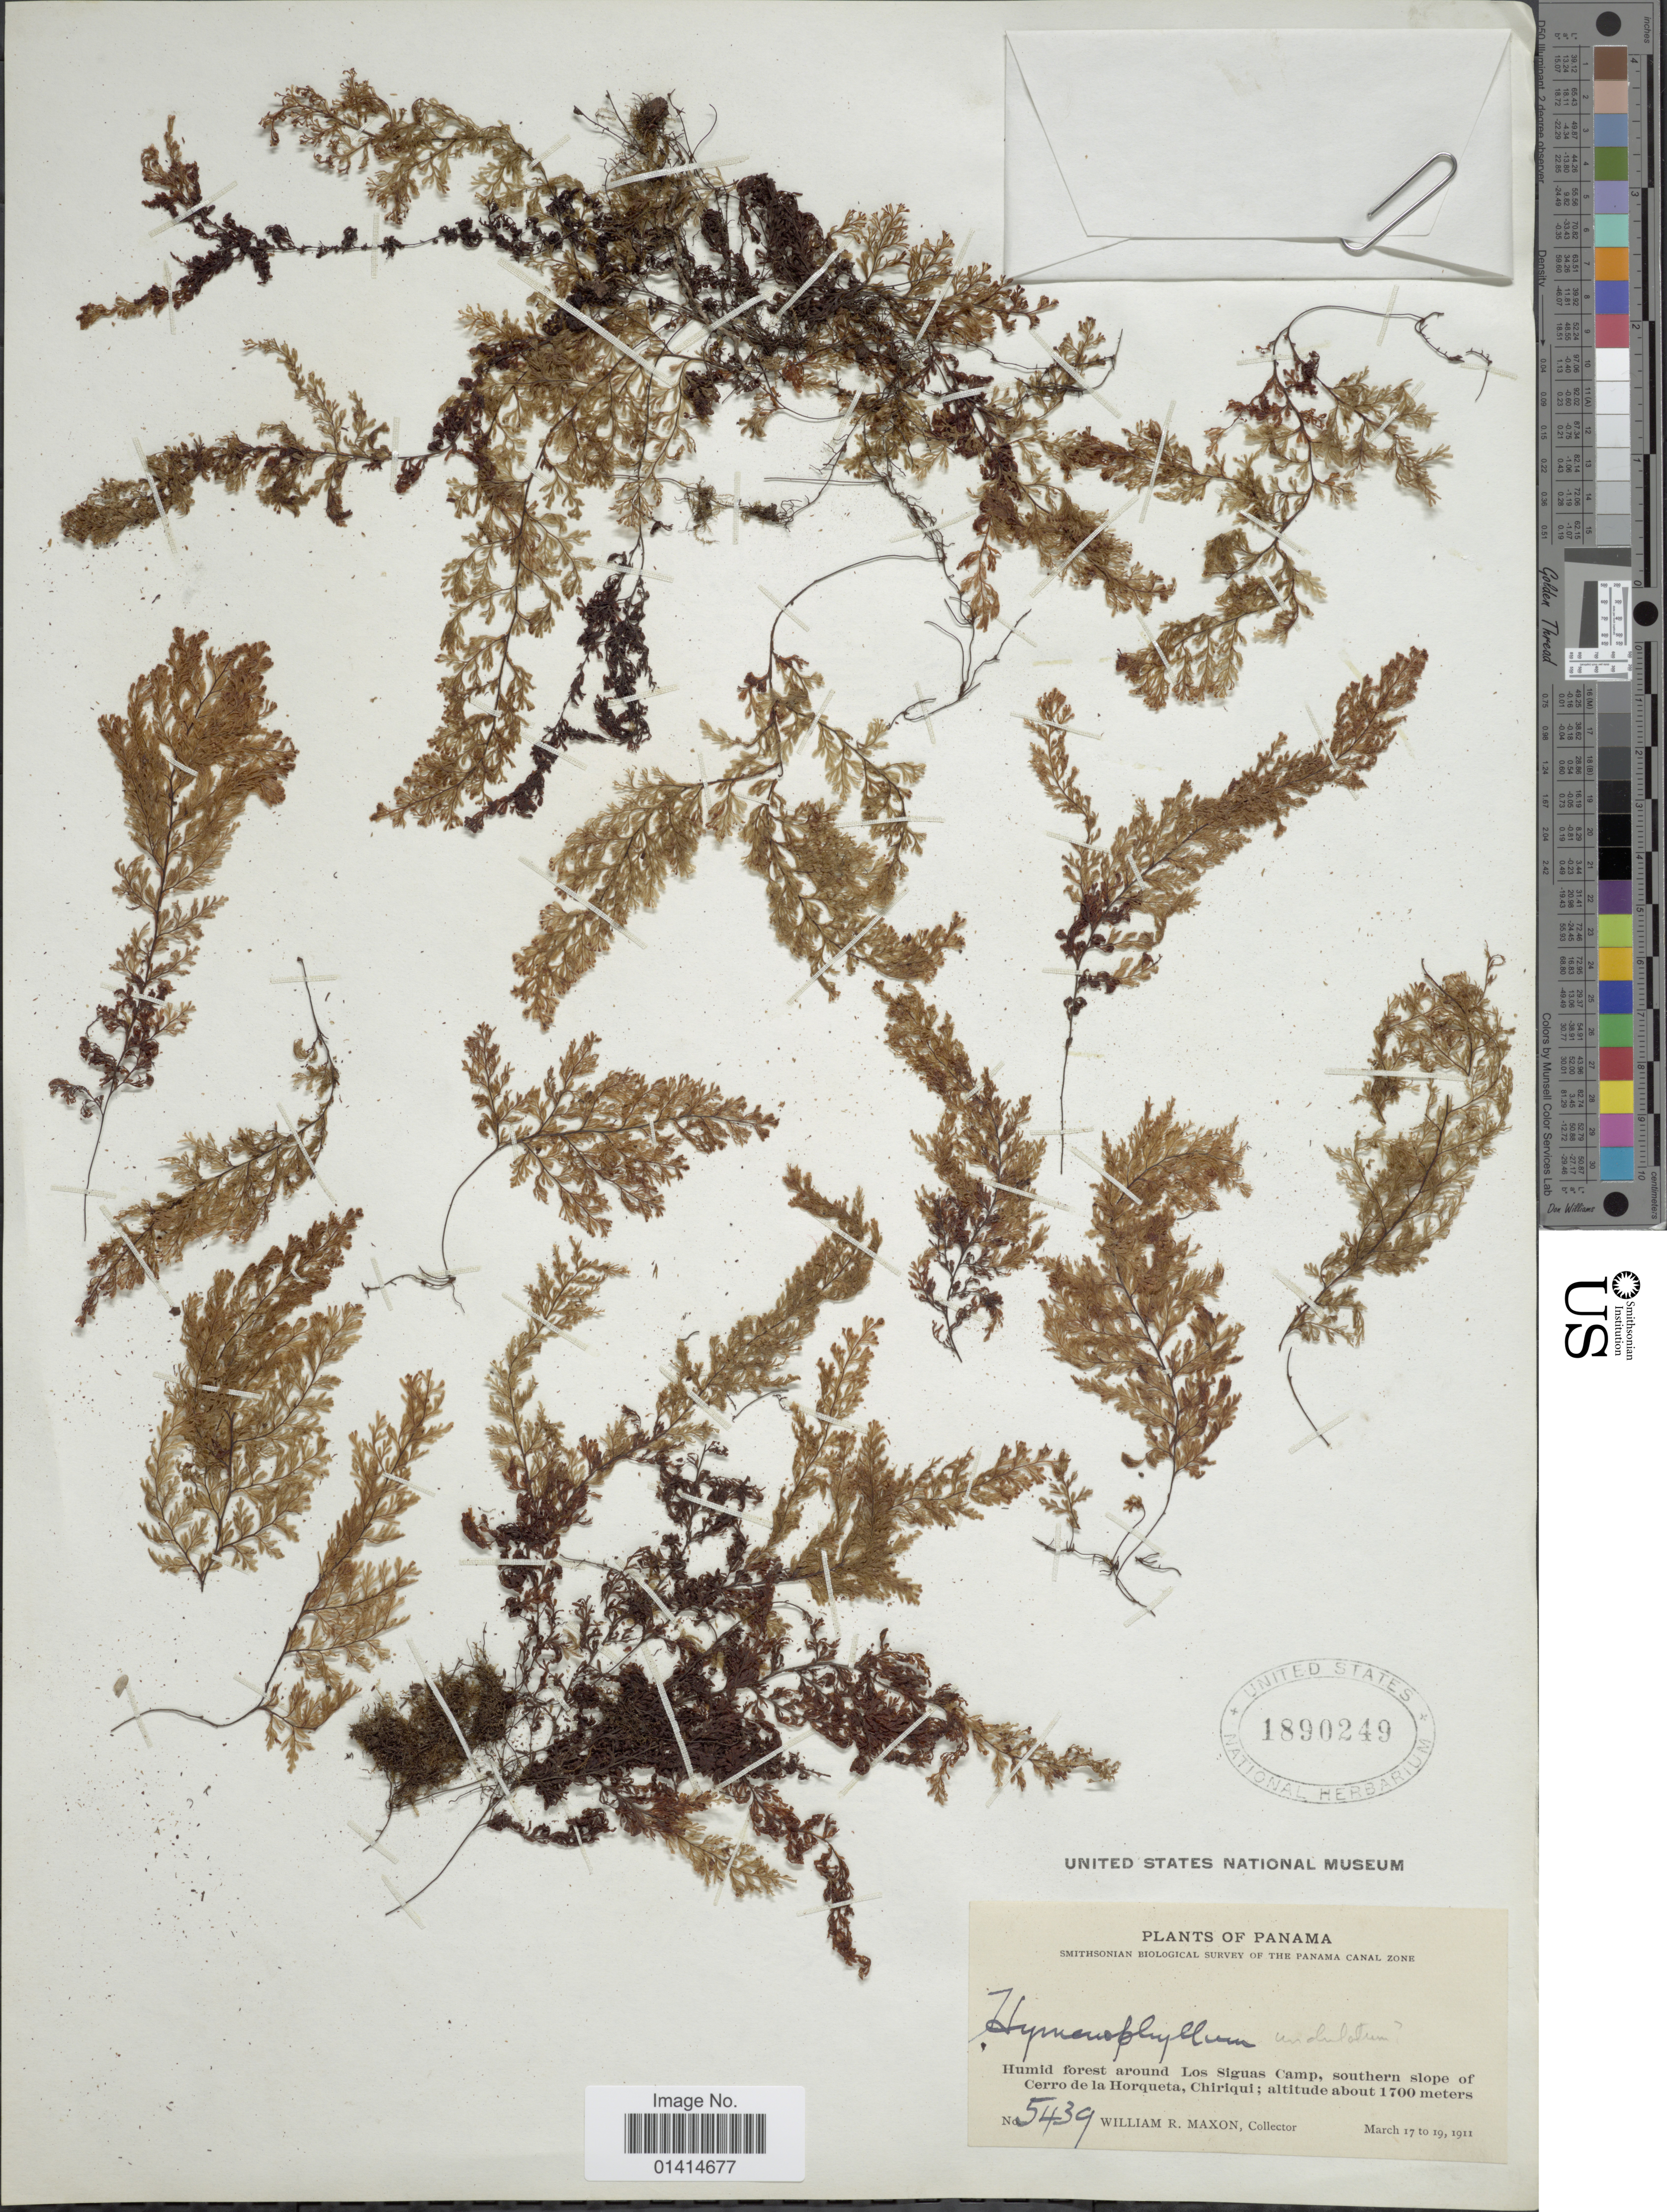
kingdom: Plantae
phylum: Tracheophyta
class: Polypodiopsida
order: Hymenophyllales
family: Hymenophyllaceae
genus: Hymenophyllum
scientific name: Hymenophyllum undulatum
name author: (Sw.) Sw.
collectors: W. R. Maxon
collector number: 5439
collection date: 1911-03-17/1911-03-19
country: Panama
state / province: Chiriqui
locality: Humid forest around Los Siguas Camp, southern slope of Cerro de la Horqueta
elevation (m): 1700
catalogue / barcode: US 1890249